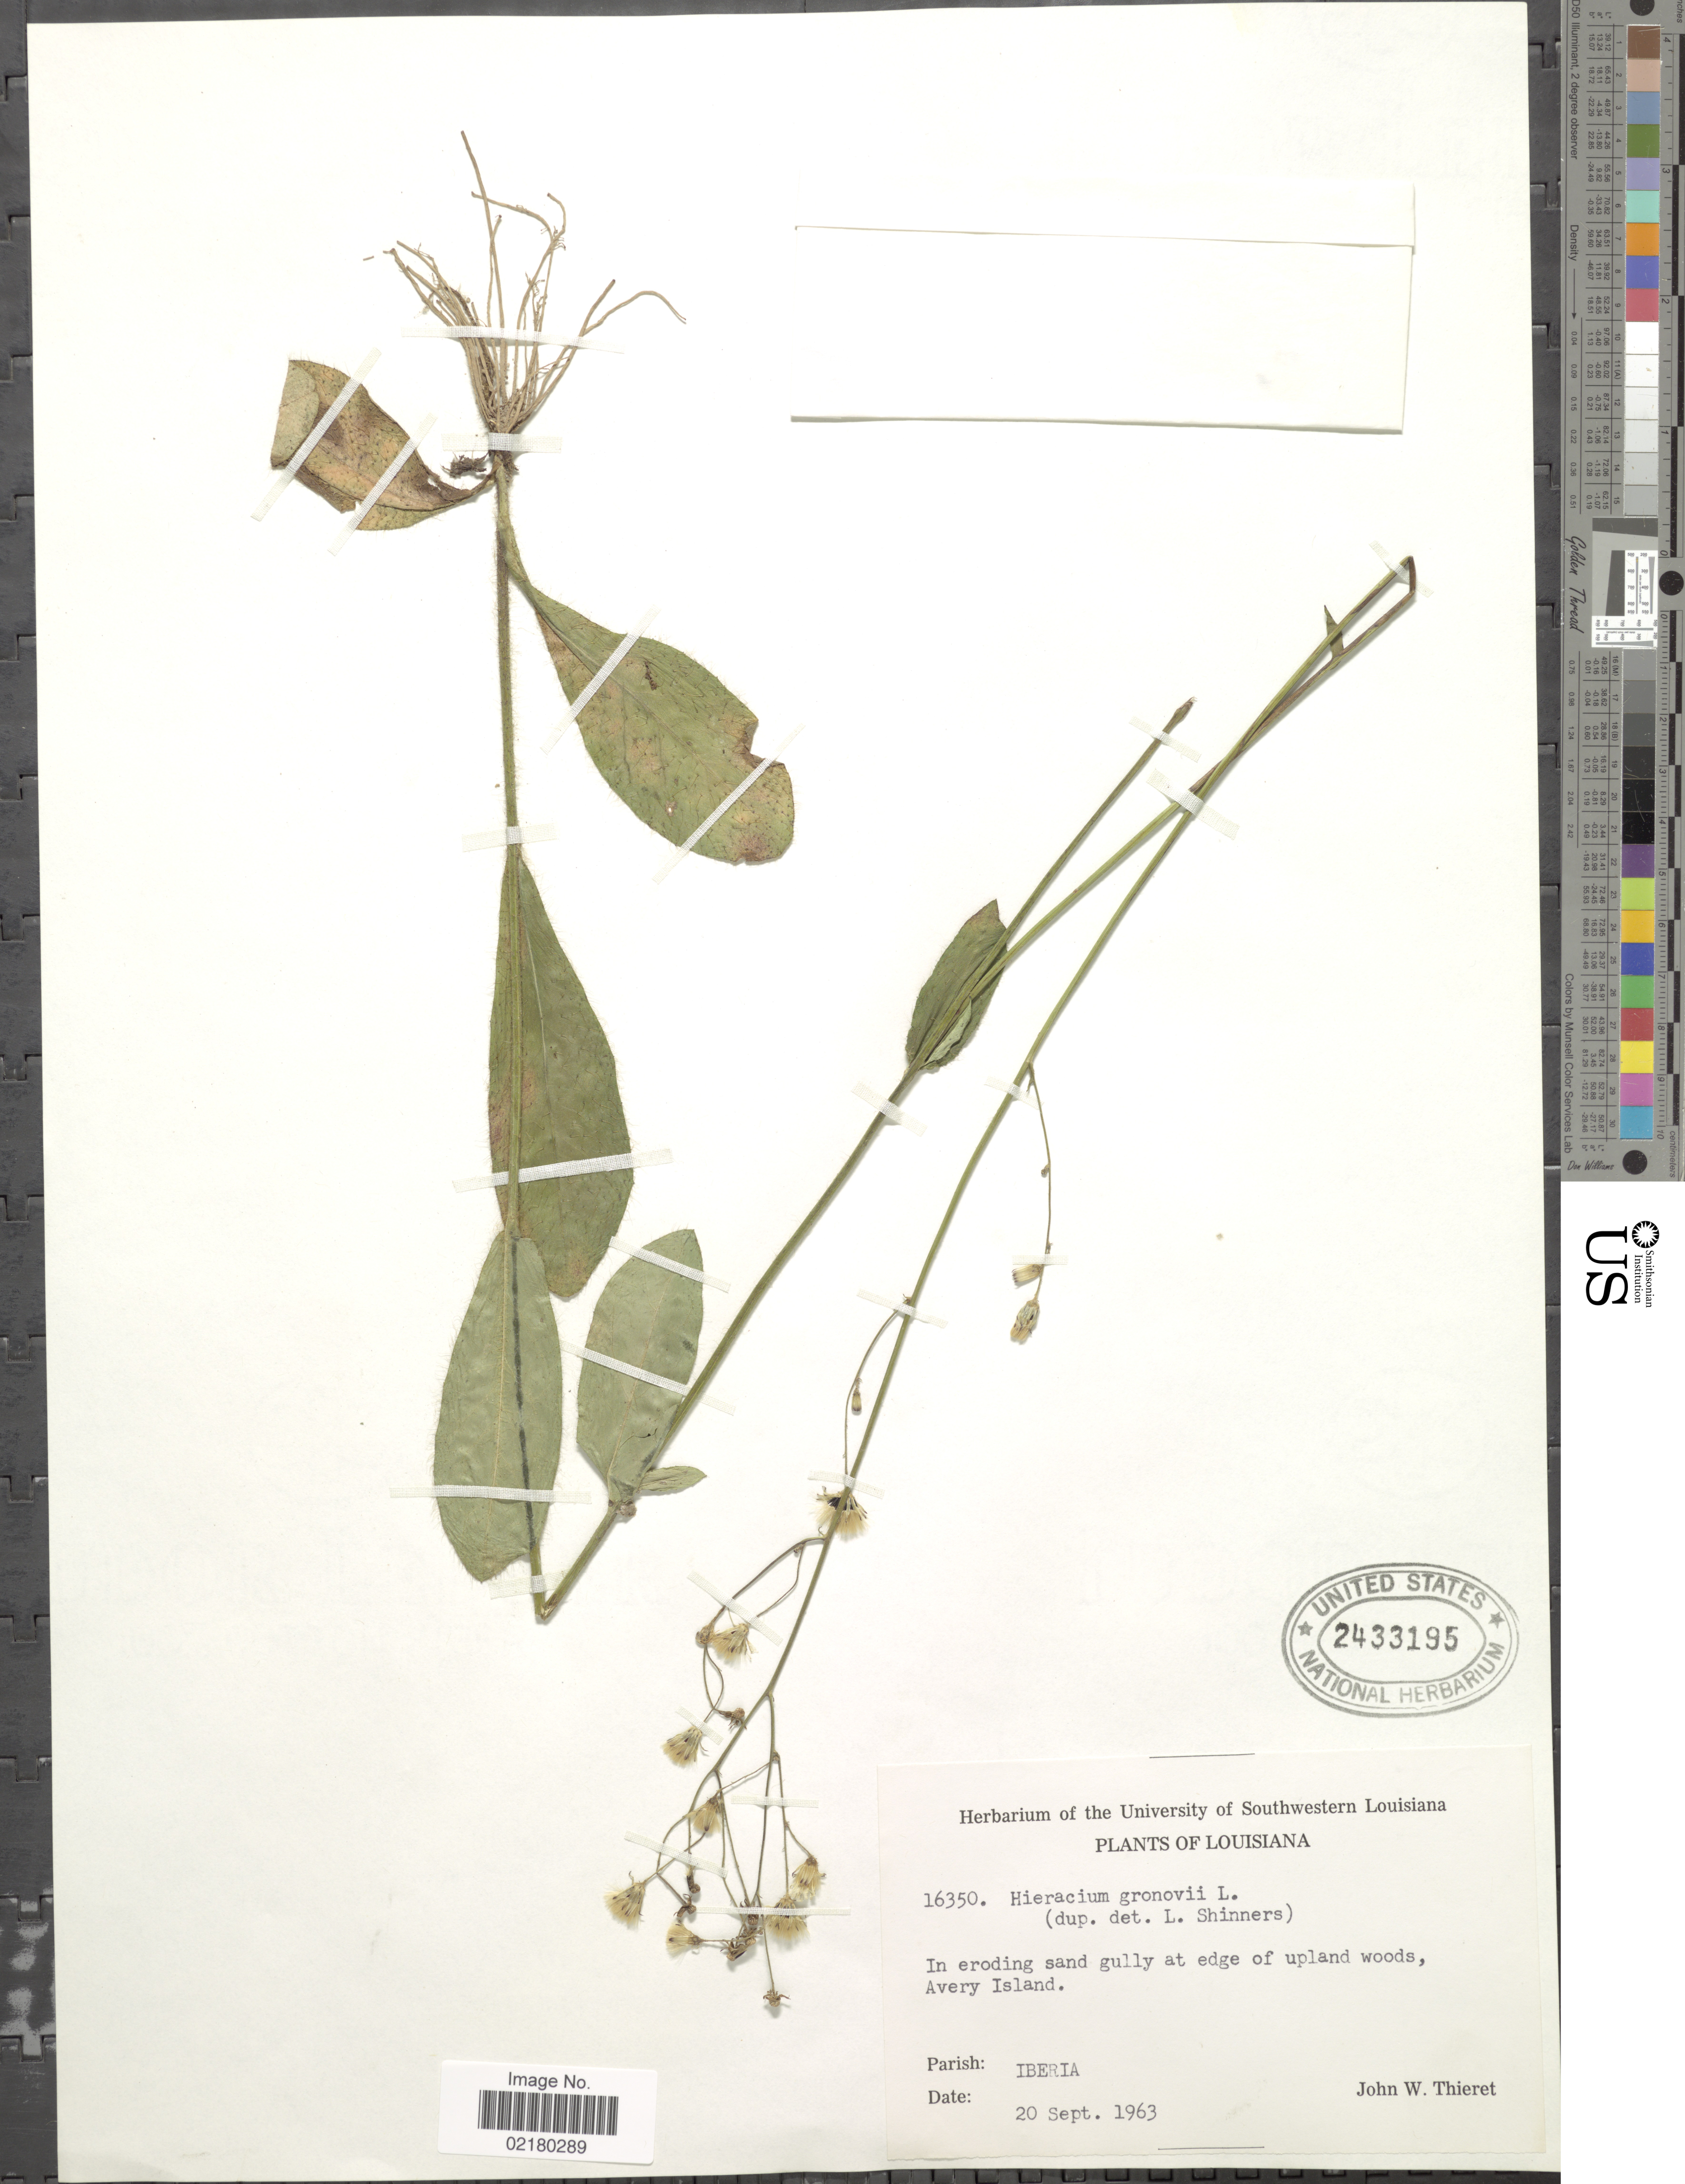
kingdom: Plantae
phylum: Tracheophyta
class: Magnoliopsida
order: Asterales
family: Asteraceae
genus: Hieracium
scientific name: Hieracium gronovii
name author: L.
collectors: J. W. Thieret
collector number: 16350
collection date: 1963-09-20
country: United States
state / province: Louisiana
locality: In eroding sand gully at edge of upland woods, Avery Island, Parish: Iberia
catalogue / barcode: US 2433195